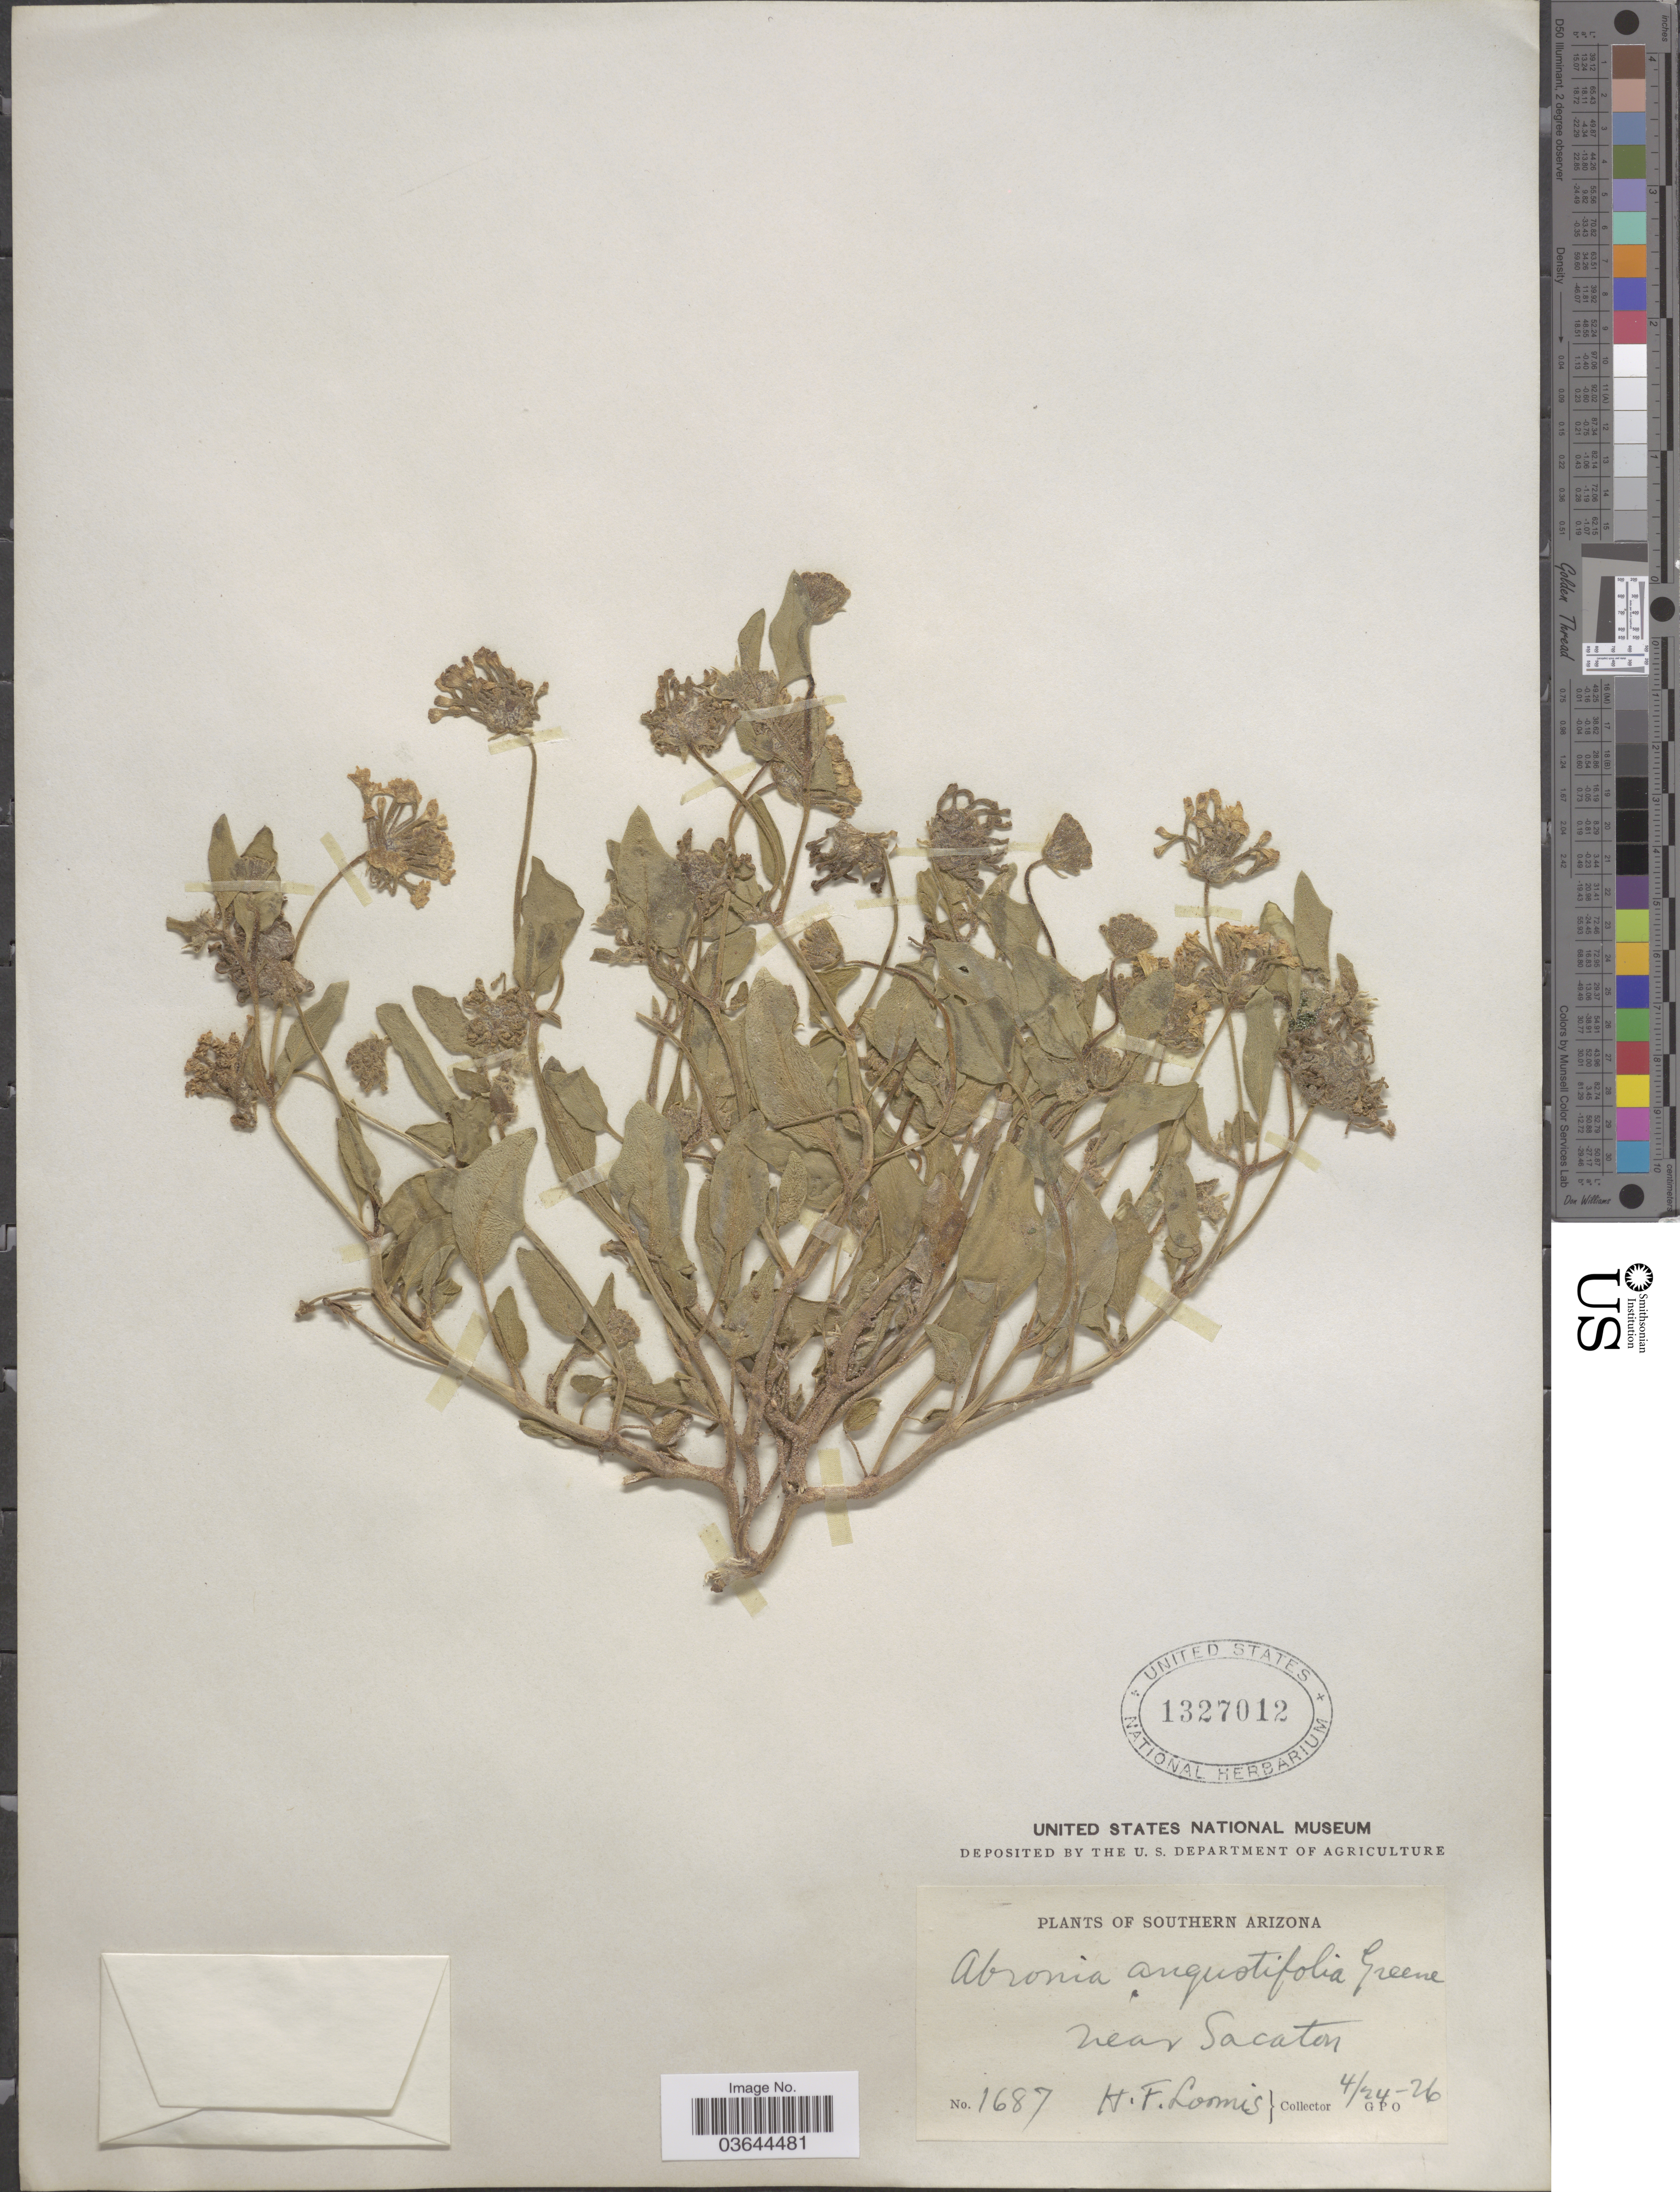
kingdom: Plantae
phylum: Tracheophyta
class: Magnoliopsida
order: Caryophyllales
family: Nyctaginaceae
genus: Abronia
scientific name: Abronia angustifolia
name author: Greene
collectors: H. F. Loomis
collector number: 1687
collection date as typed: Transcribed d/m/y: 24/4/26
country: United States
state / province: Arizona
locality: Southern Arizona, near Sacaton.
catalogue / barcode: US 1327012